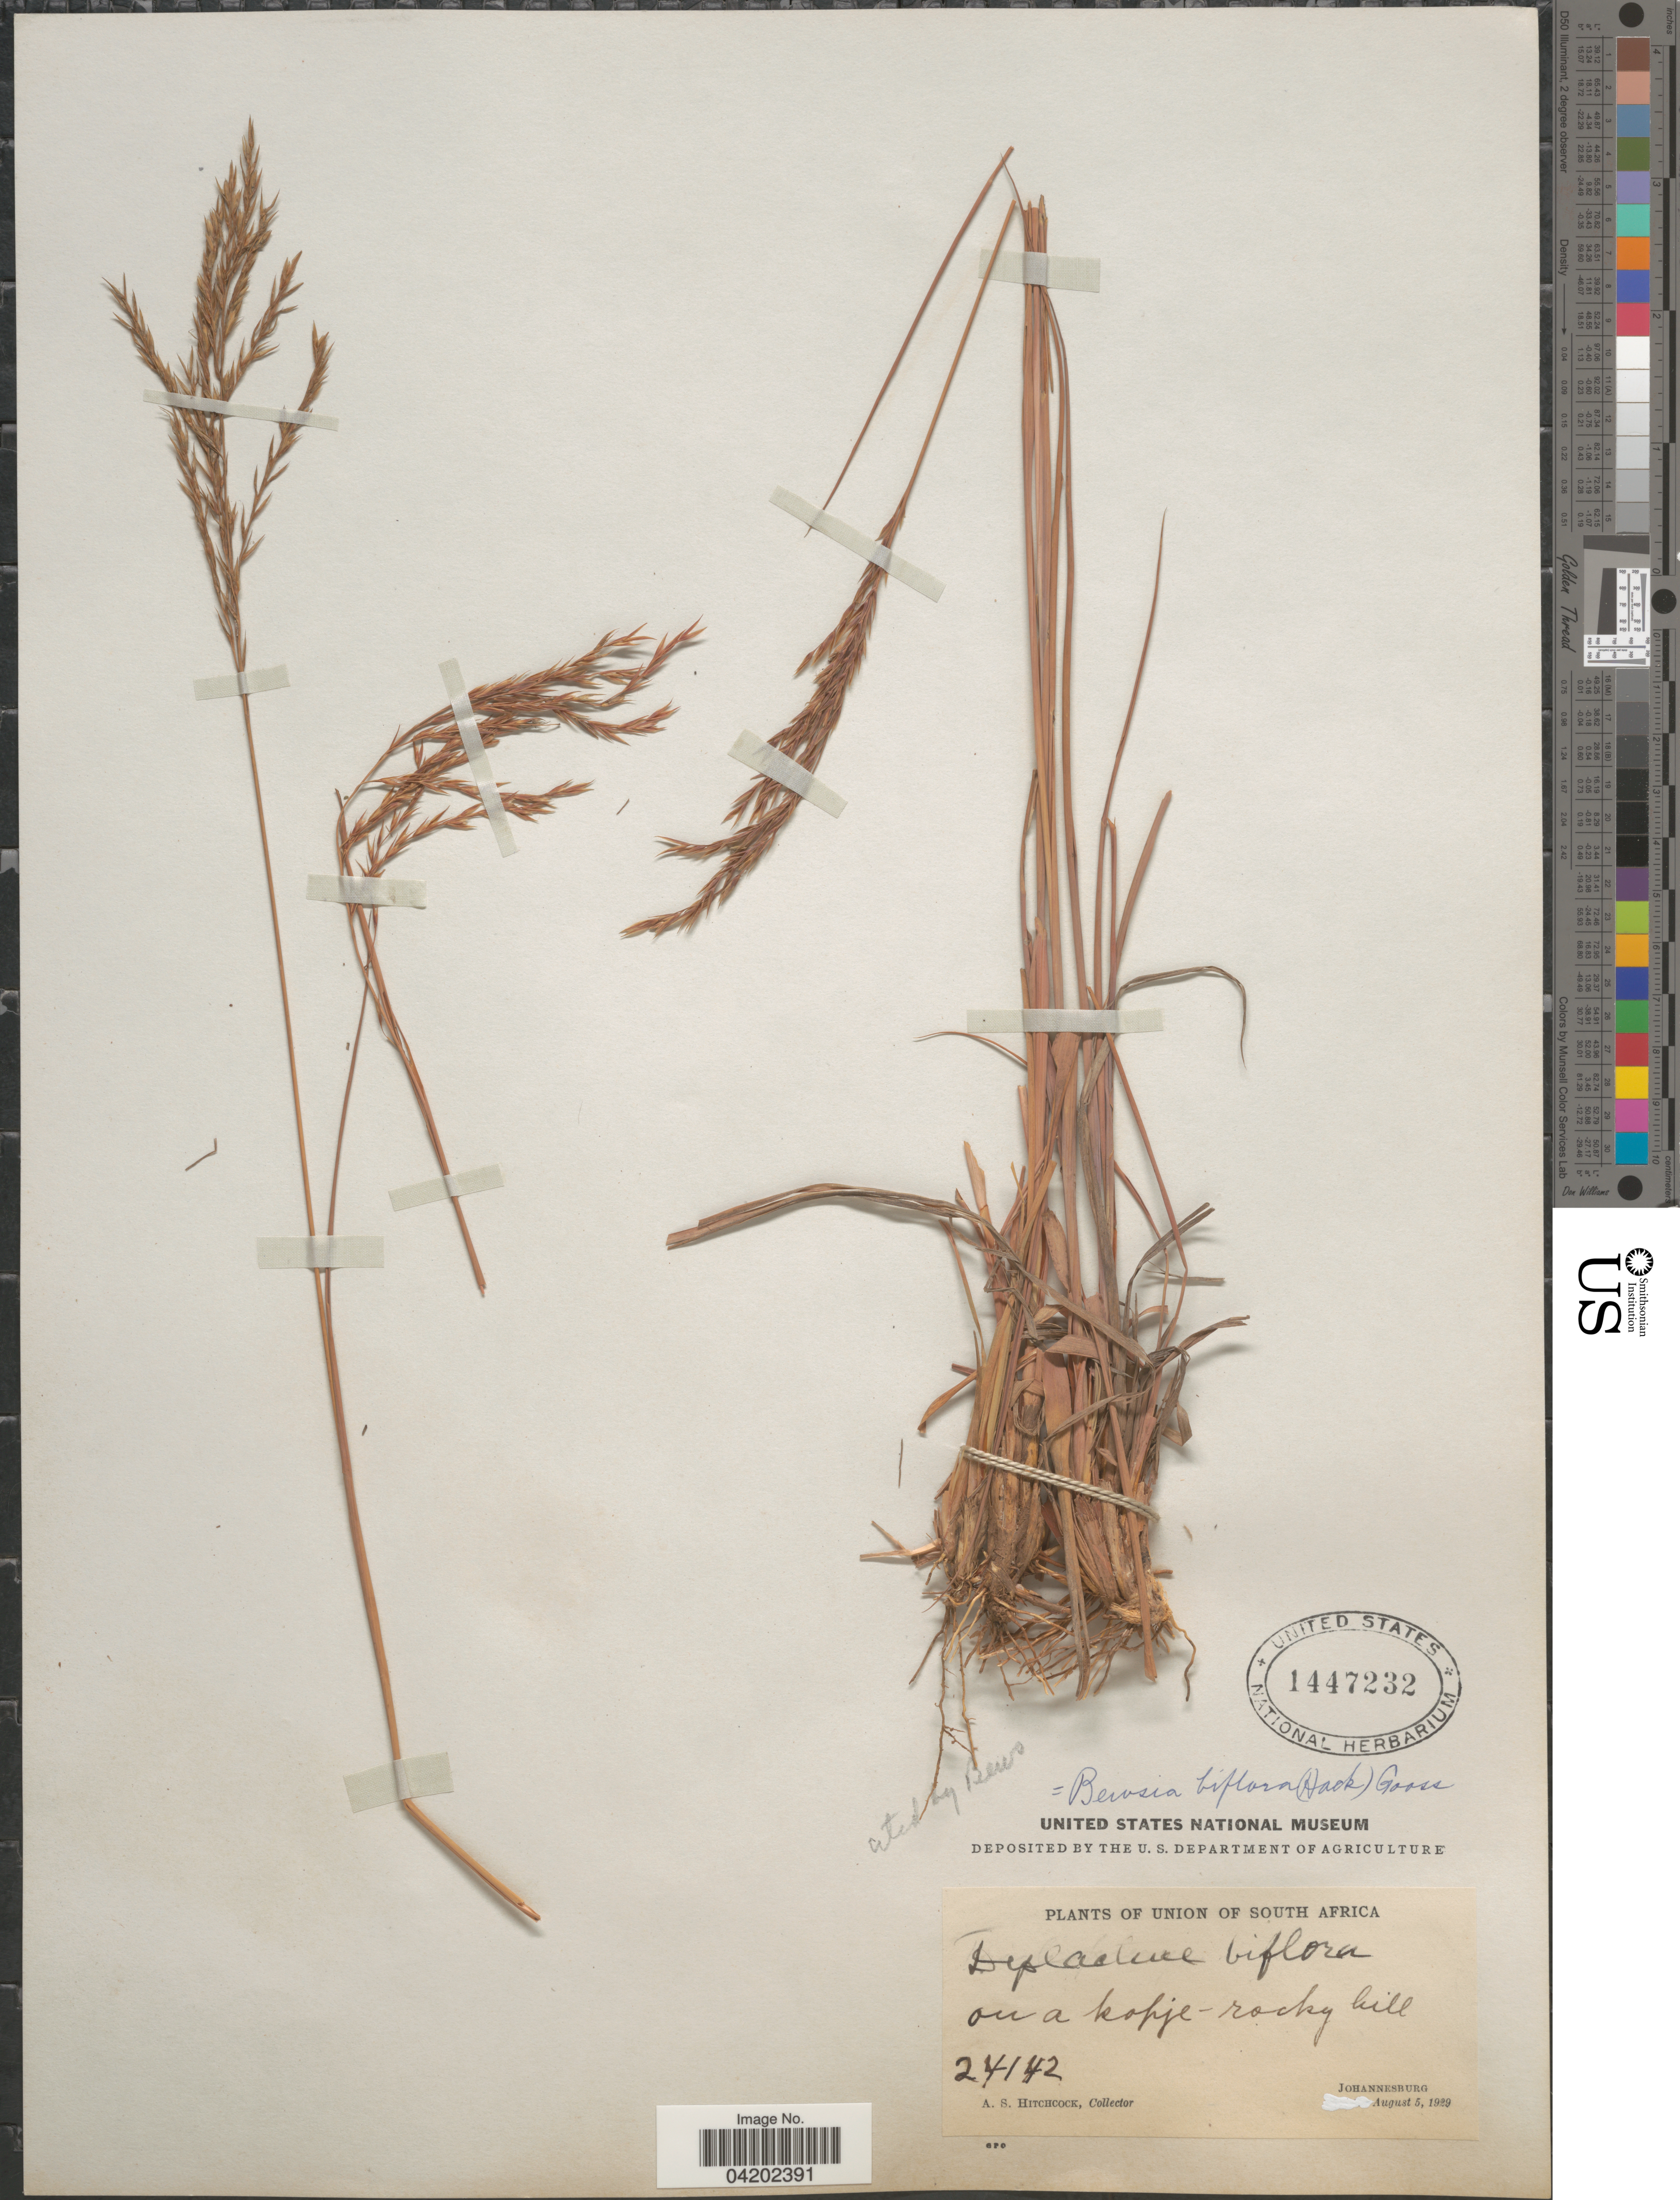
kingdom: Plantae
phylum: Tracheophyta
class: Liliopsida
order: Poales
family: Poaceae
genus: Bewsia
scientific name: Bewsia biflora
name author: (Hack.) Gooss.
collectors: A. S. Hitchcock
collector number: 24142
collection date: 1929-08-05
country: South Africa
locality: Union of South Africa. On a kopje-rocky hill. Johannesburg.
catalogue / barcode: US 1447232